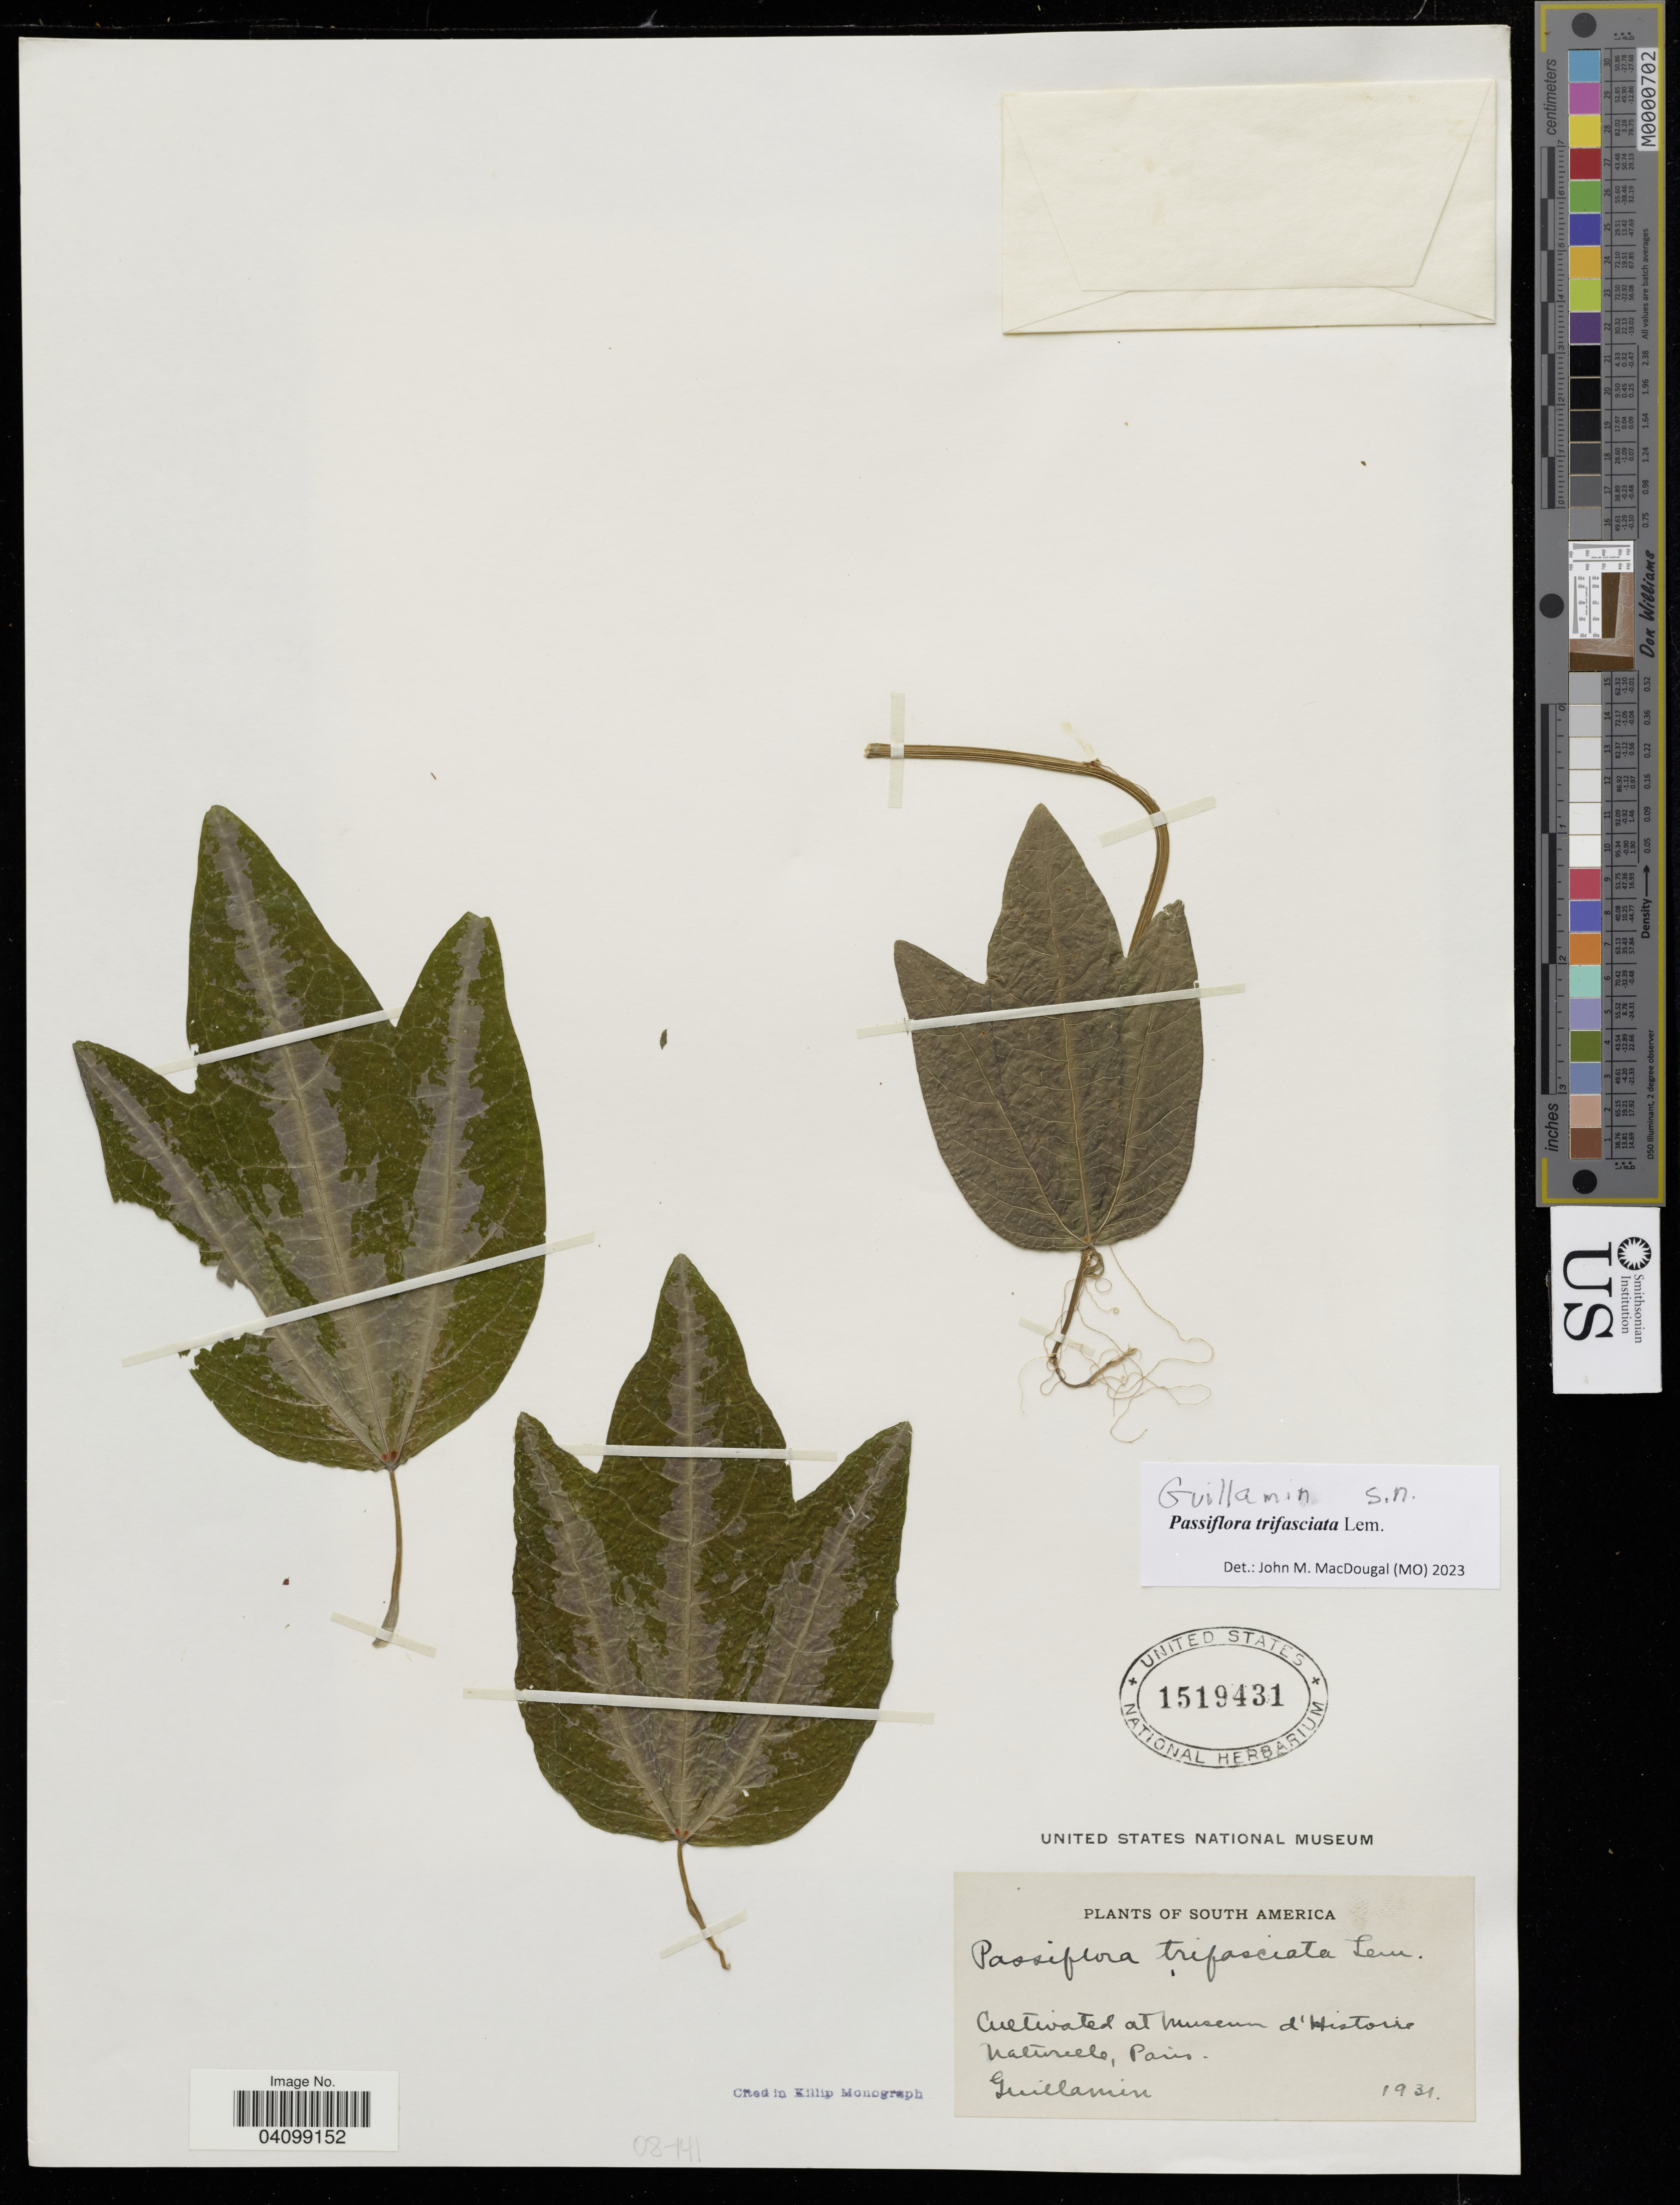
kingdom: Plantae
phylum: Tracheophyta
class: Magnoliopsida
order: Malpighiales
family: Passifloraceae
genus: Passiflora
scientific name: Passiflora trifasciata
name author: Lem.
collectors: Guillamin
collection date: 1931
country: France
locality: South America. Cultivated at Museum d'Historie Naturelle, Paris.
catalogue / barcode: US 1519431